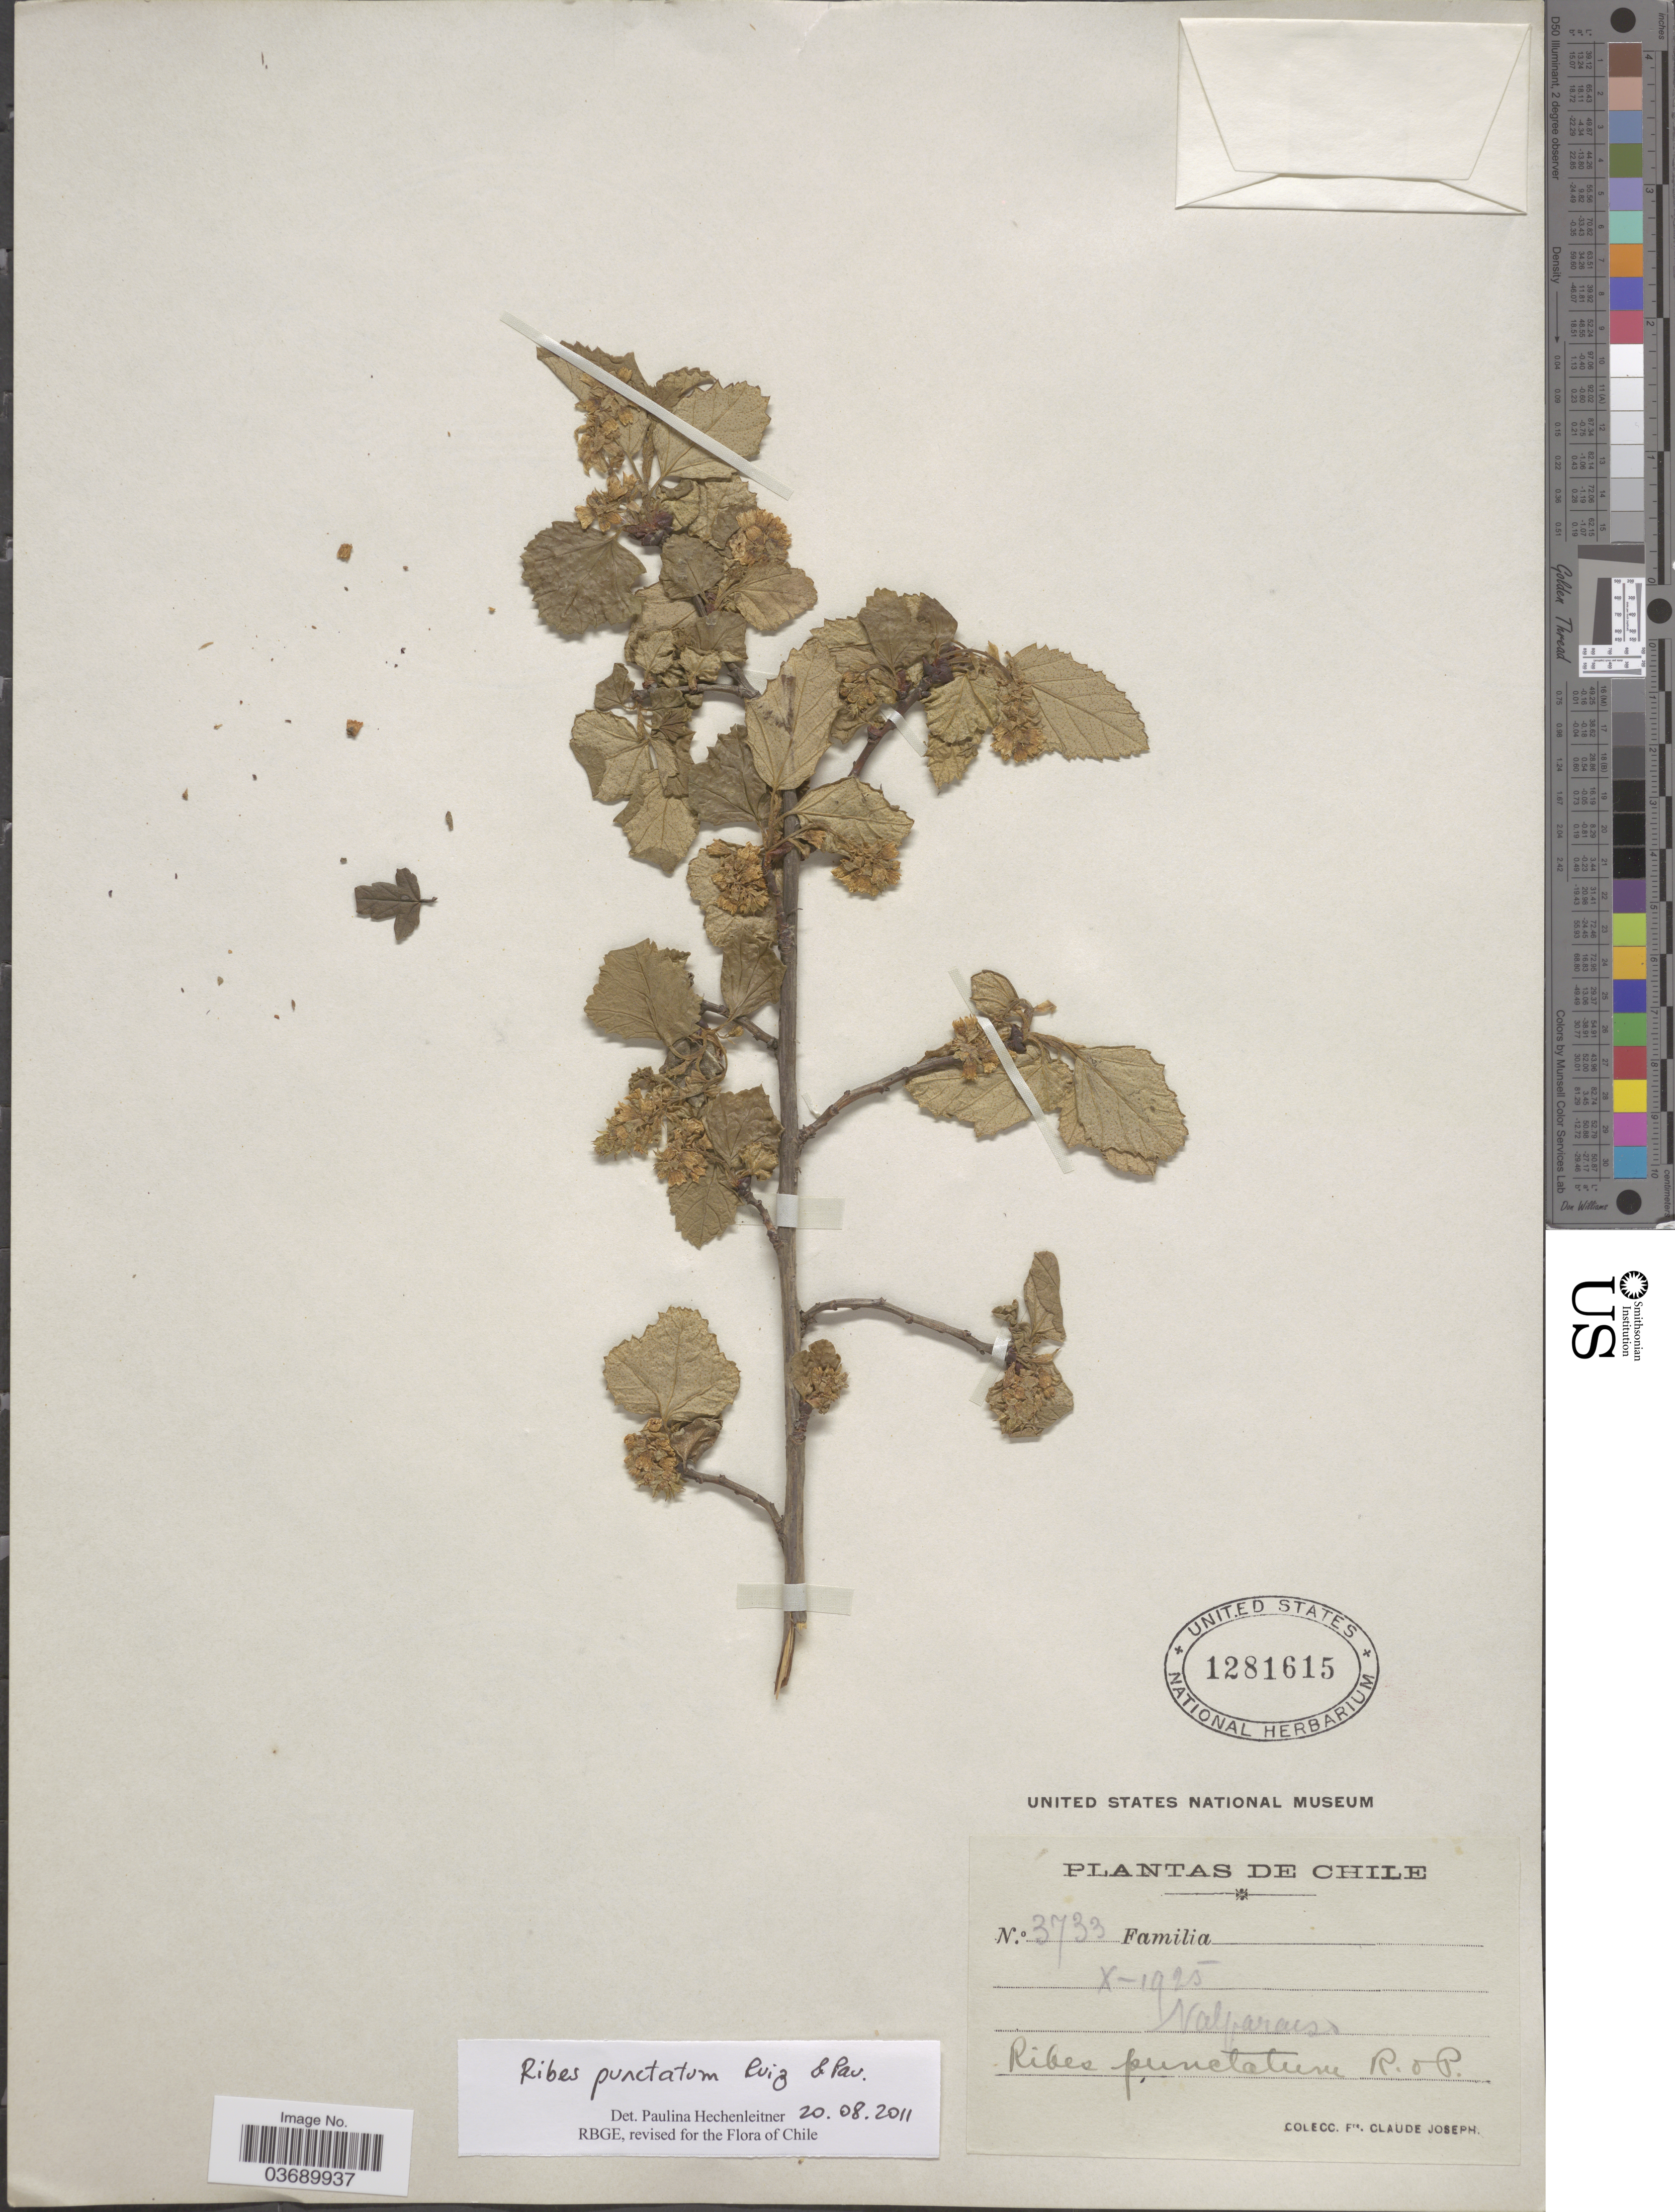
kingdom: Plantae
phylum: Tracheophyta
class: Magnoliopsida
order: Saxifragales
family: Grossulariaceae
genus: Ribes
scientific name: Ribes punctatum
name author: Ruiz & Pav.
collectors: Frere Claude Joseph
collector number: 3733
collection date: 1925-10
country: Chile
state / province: Valparaíso (V)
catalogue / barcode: US 1281615